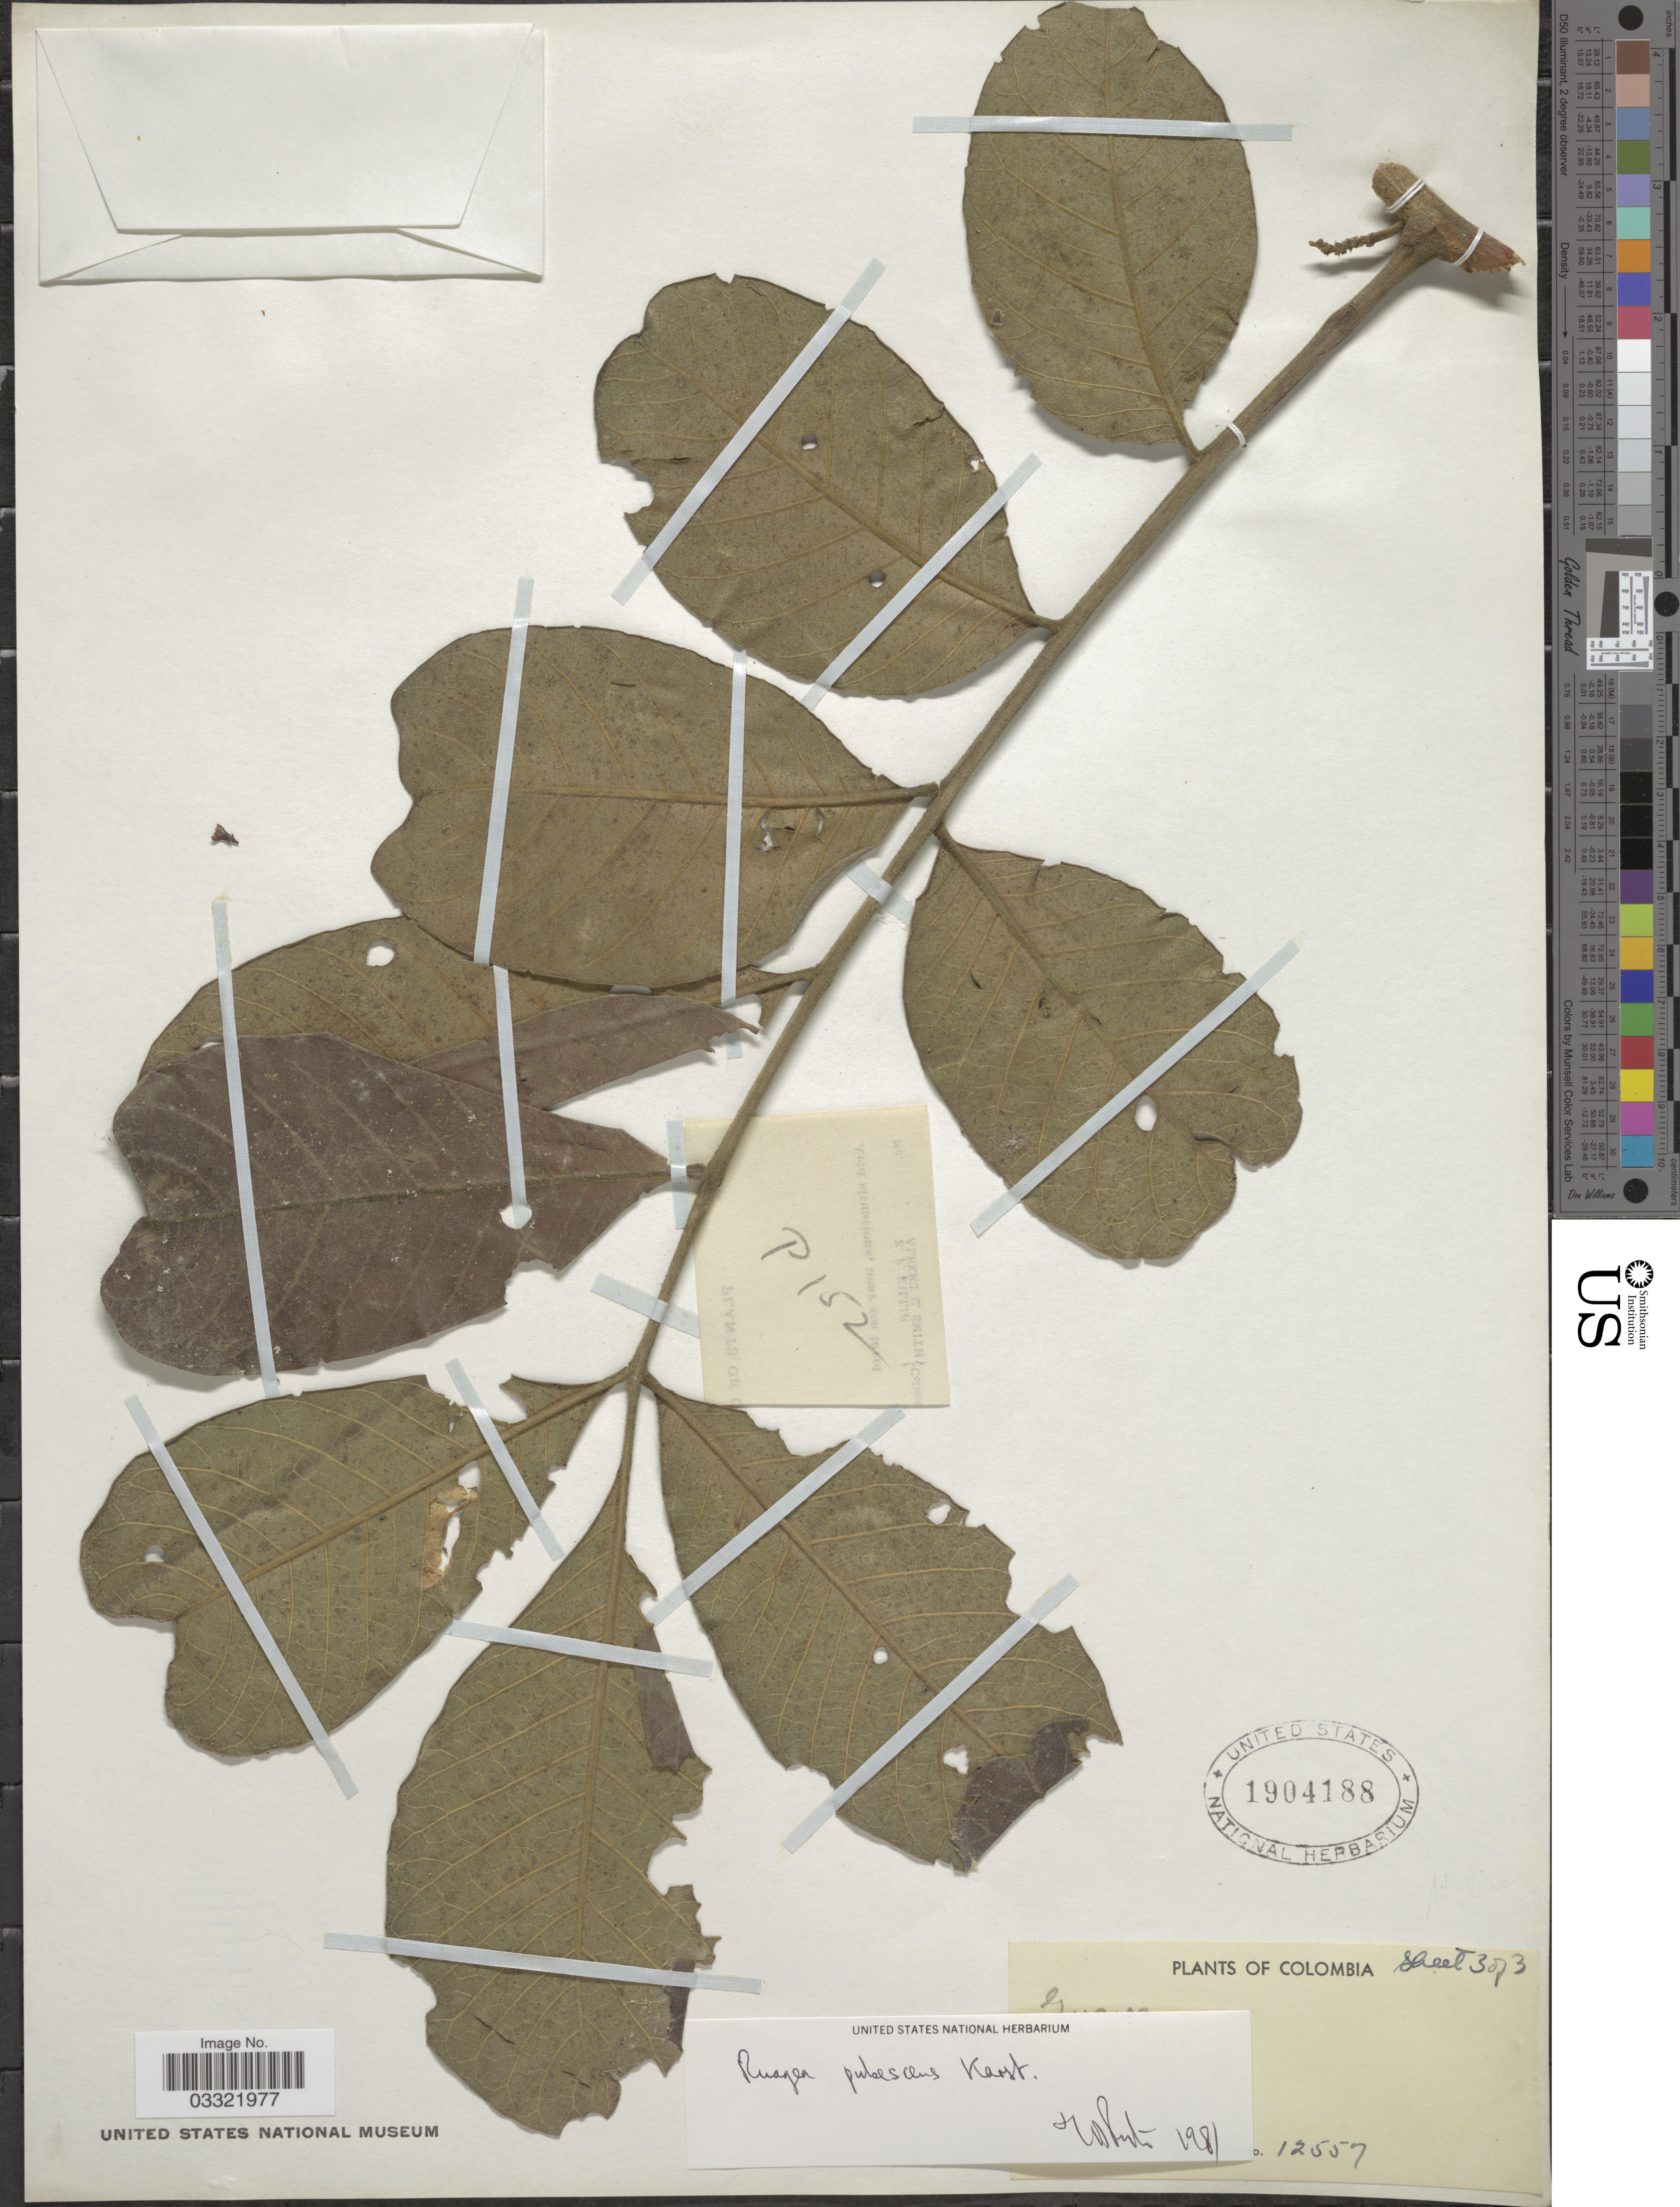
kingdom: Plantae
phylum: Tracheophyta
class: Magnoliopsida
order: Sapindales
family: Meliaceae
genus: Ruagea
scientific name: Ruagea pubescens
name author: H. Karst.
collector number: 12557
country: Colombia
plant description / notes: Annotated as "Sheet 3 of 3" but other 2 sheets not found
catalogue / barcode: US 1904188